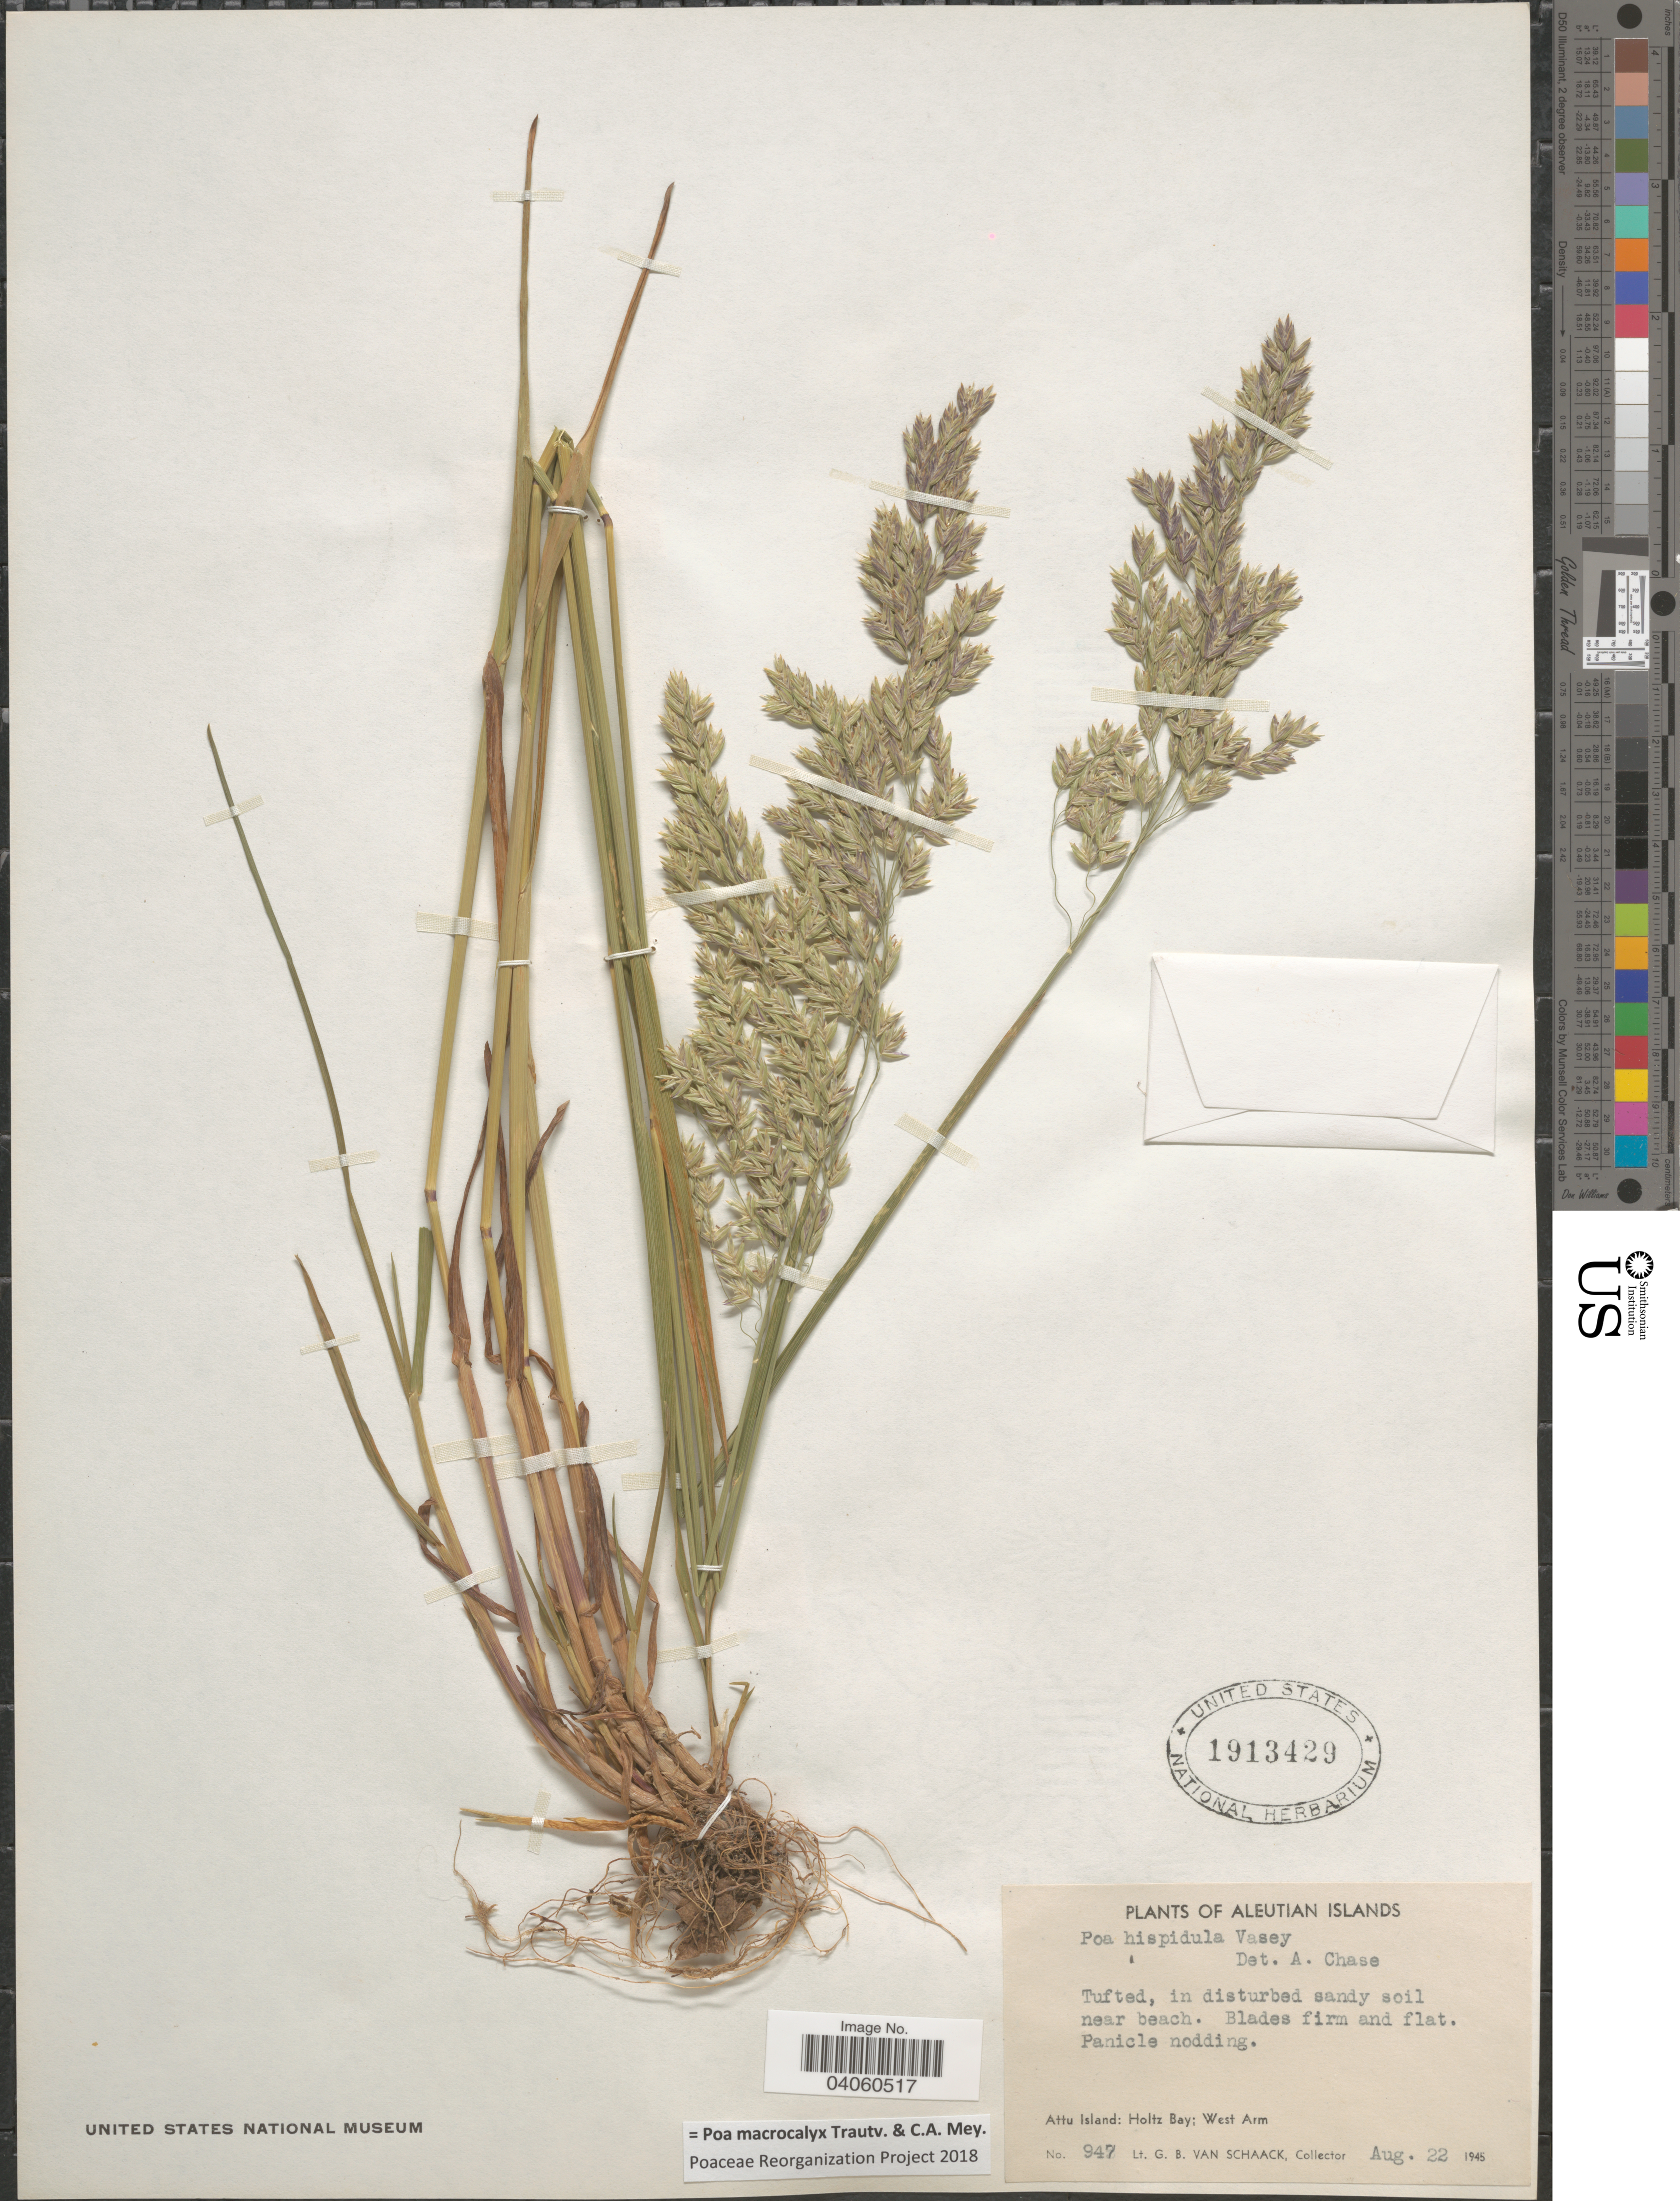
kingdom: Plantae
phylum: Tracheophyta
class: Liliopsida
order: Poales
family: Poaceae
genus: Poa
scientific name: Poa macrocalyx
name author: Trautv. & C.A. Mey.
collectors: G. Van Schaack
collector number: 947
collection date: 1945-08-22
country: United States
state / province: Alaska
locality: Aleutian Islands. Attu Island: Holtz Bay; West Arm.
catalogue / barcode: US 1913429